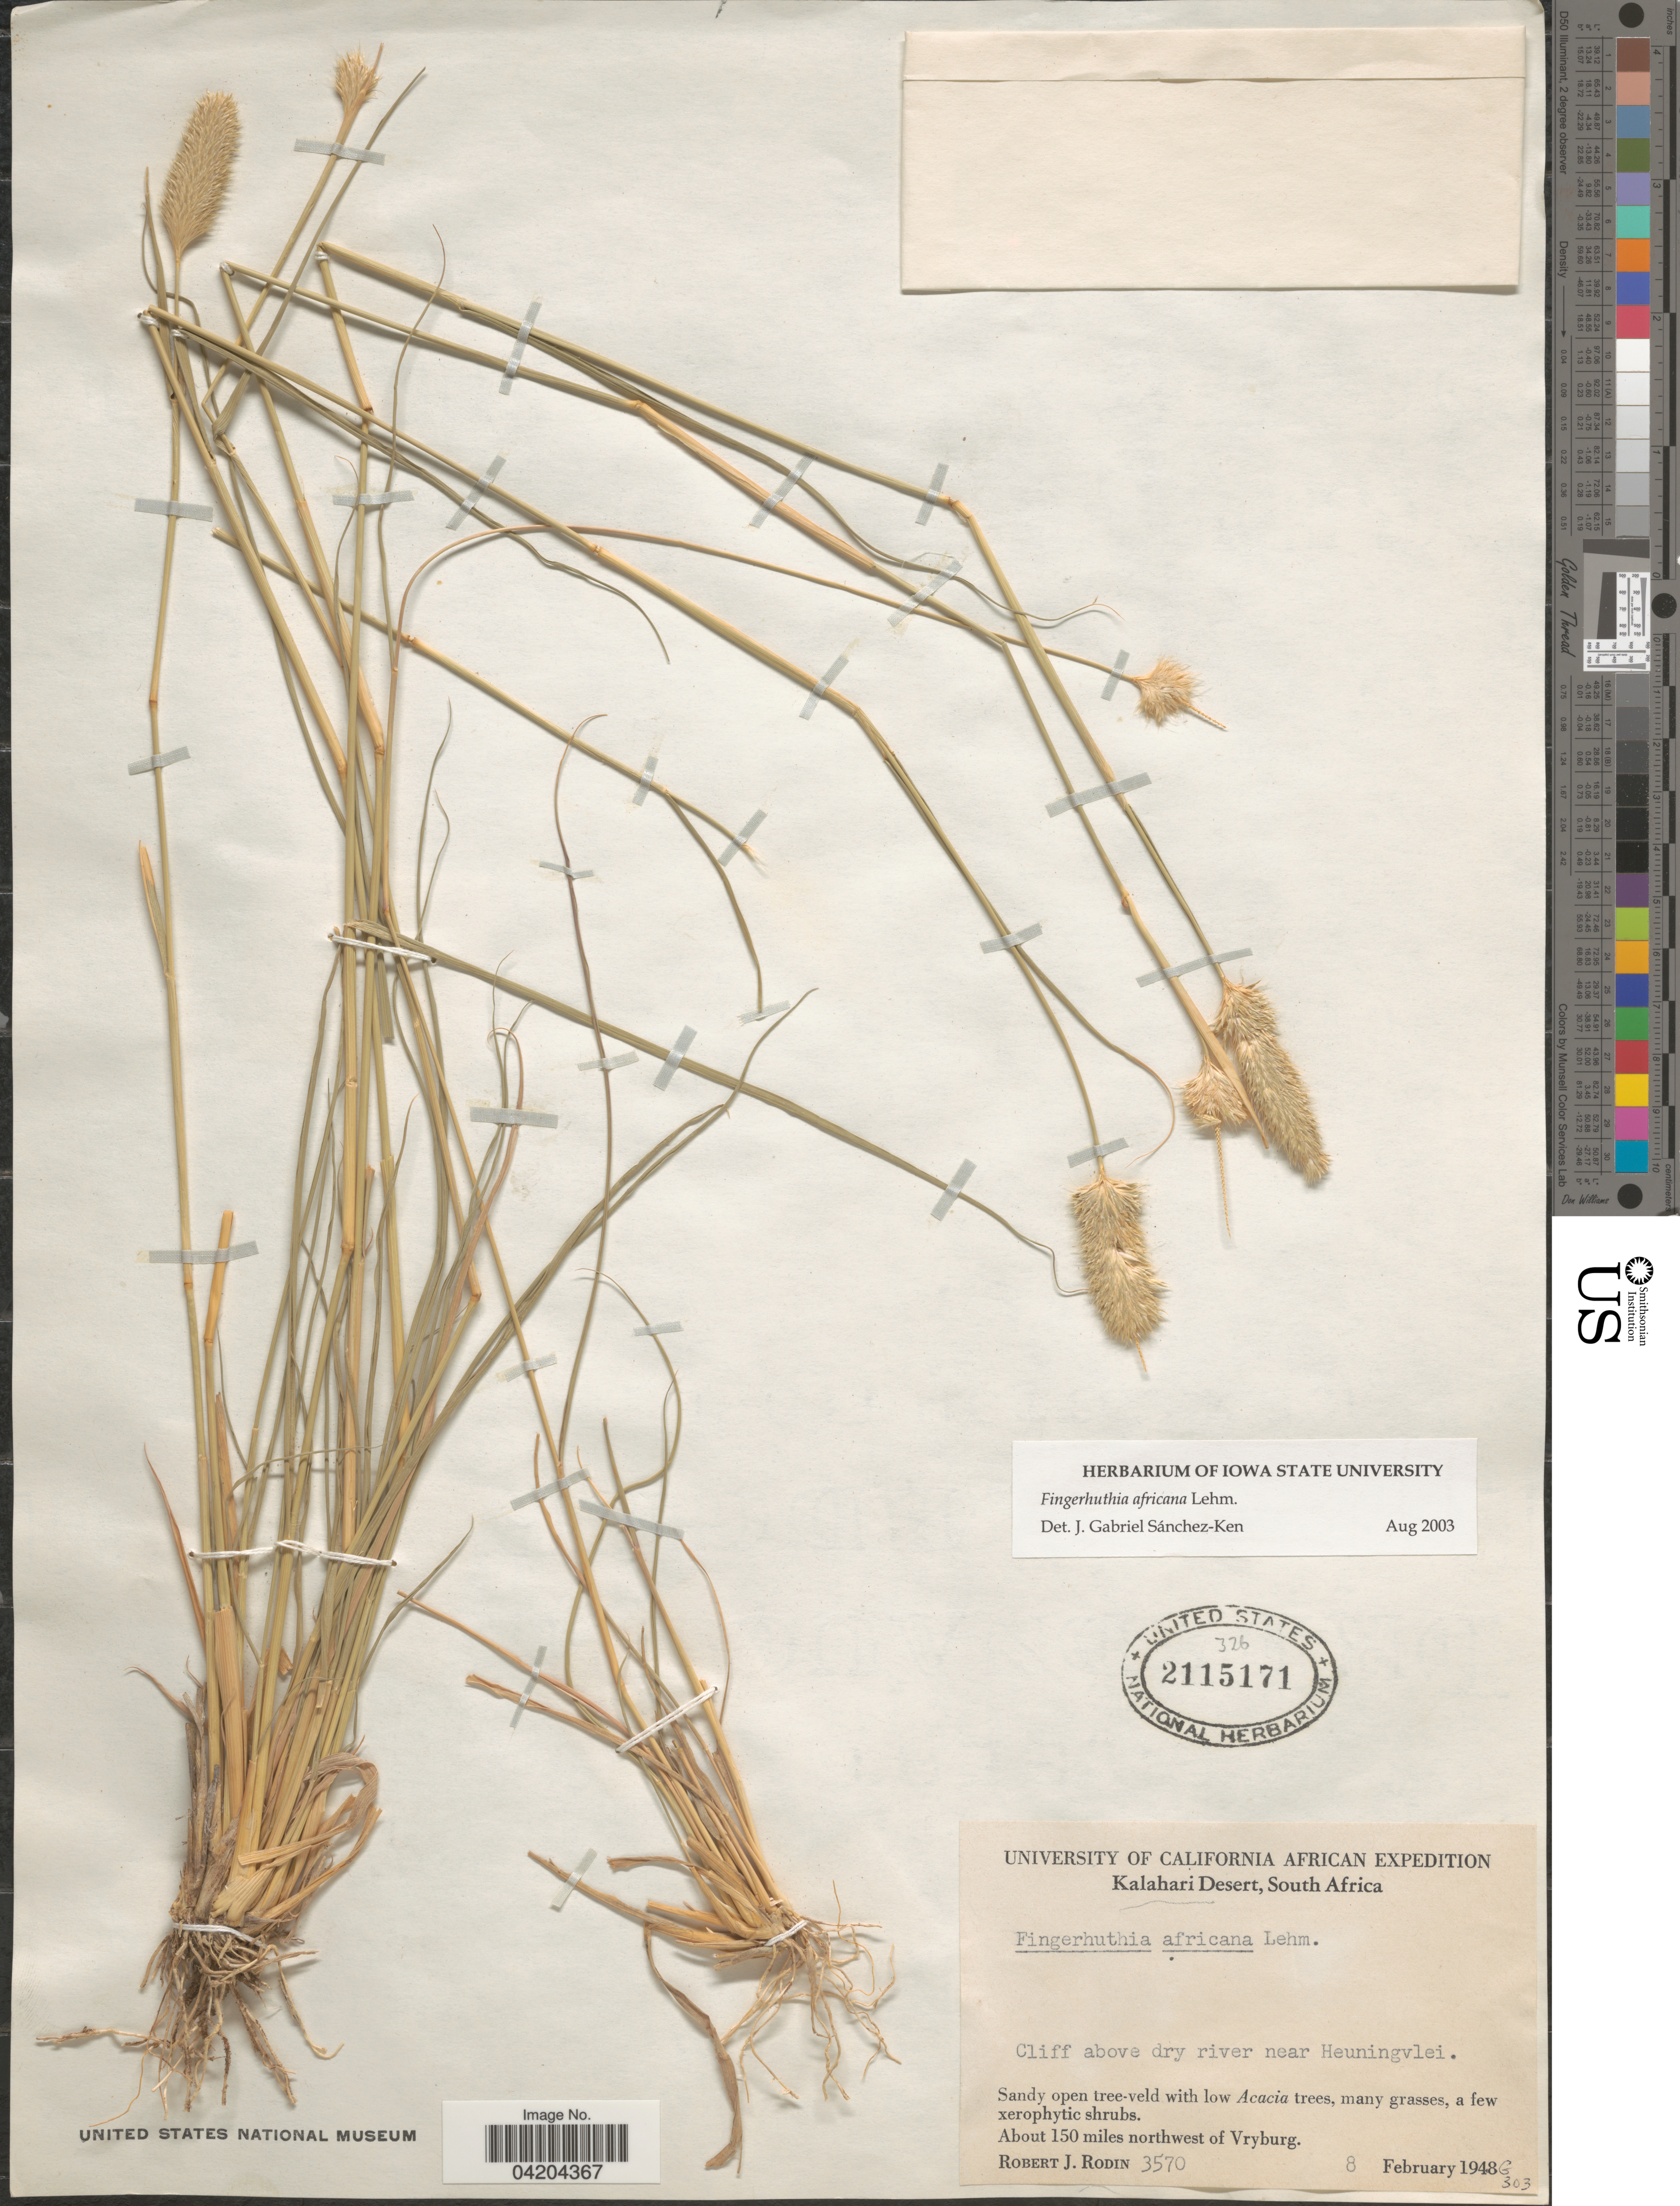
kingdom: Plantae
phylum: Tracheophyta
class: Liliopsida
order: Poales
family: Poaceae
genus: Fingerhuthia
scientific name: Fingerhuthia africana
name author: Nees ex Lehm.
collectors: R. J. Rodin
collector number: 3570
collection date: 1946-02-08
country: South Africa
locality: University of California African Expedition. Kalahari Desert. Cliff above dry river near Heuningvlei. About 150 miles northwest of Vryburg.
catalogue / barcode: US 2115171